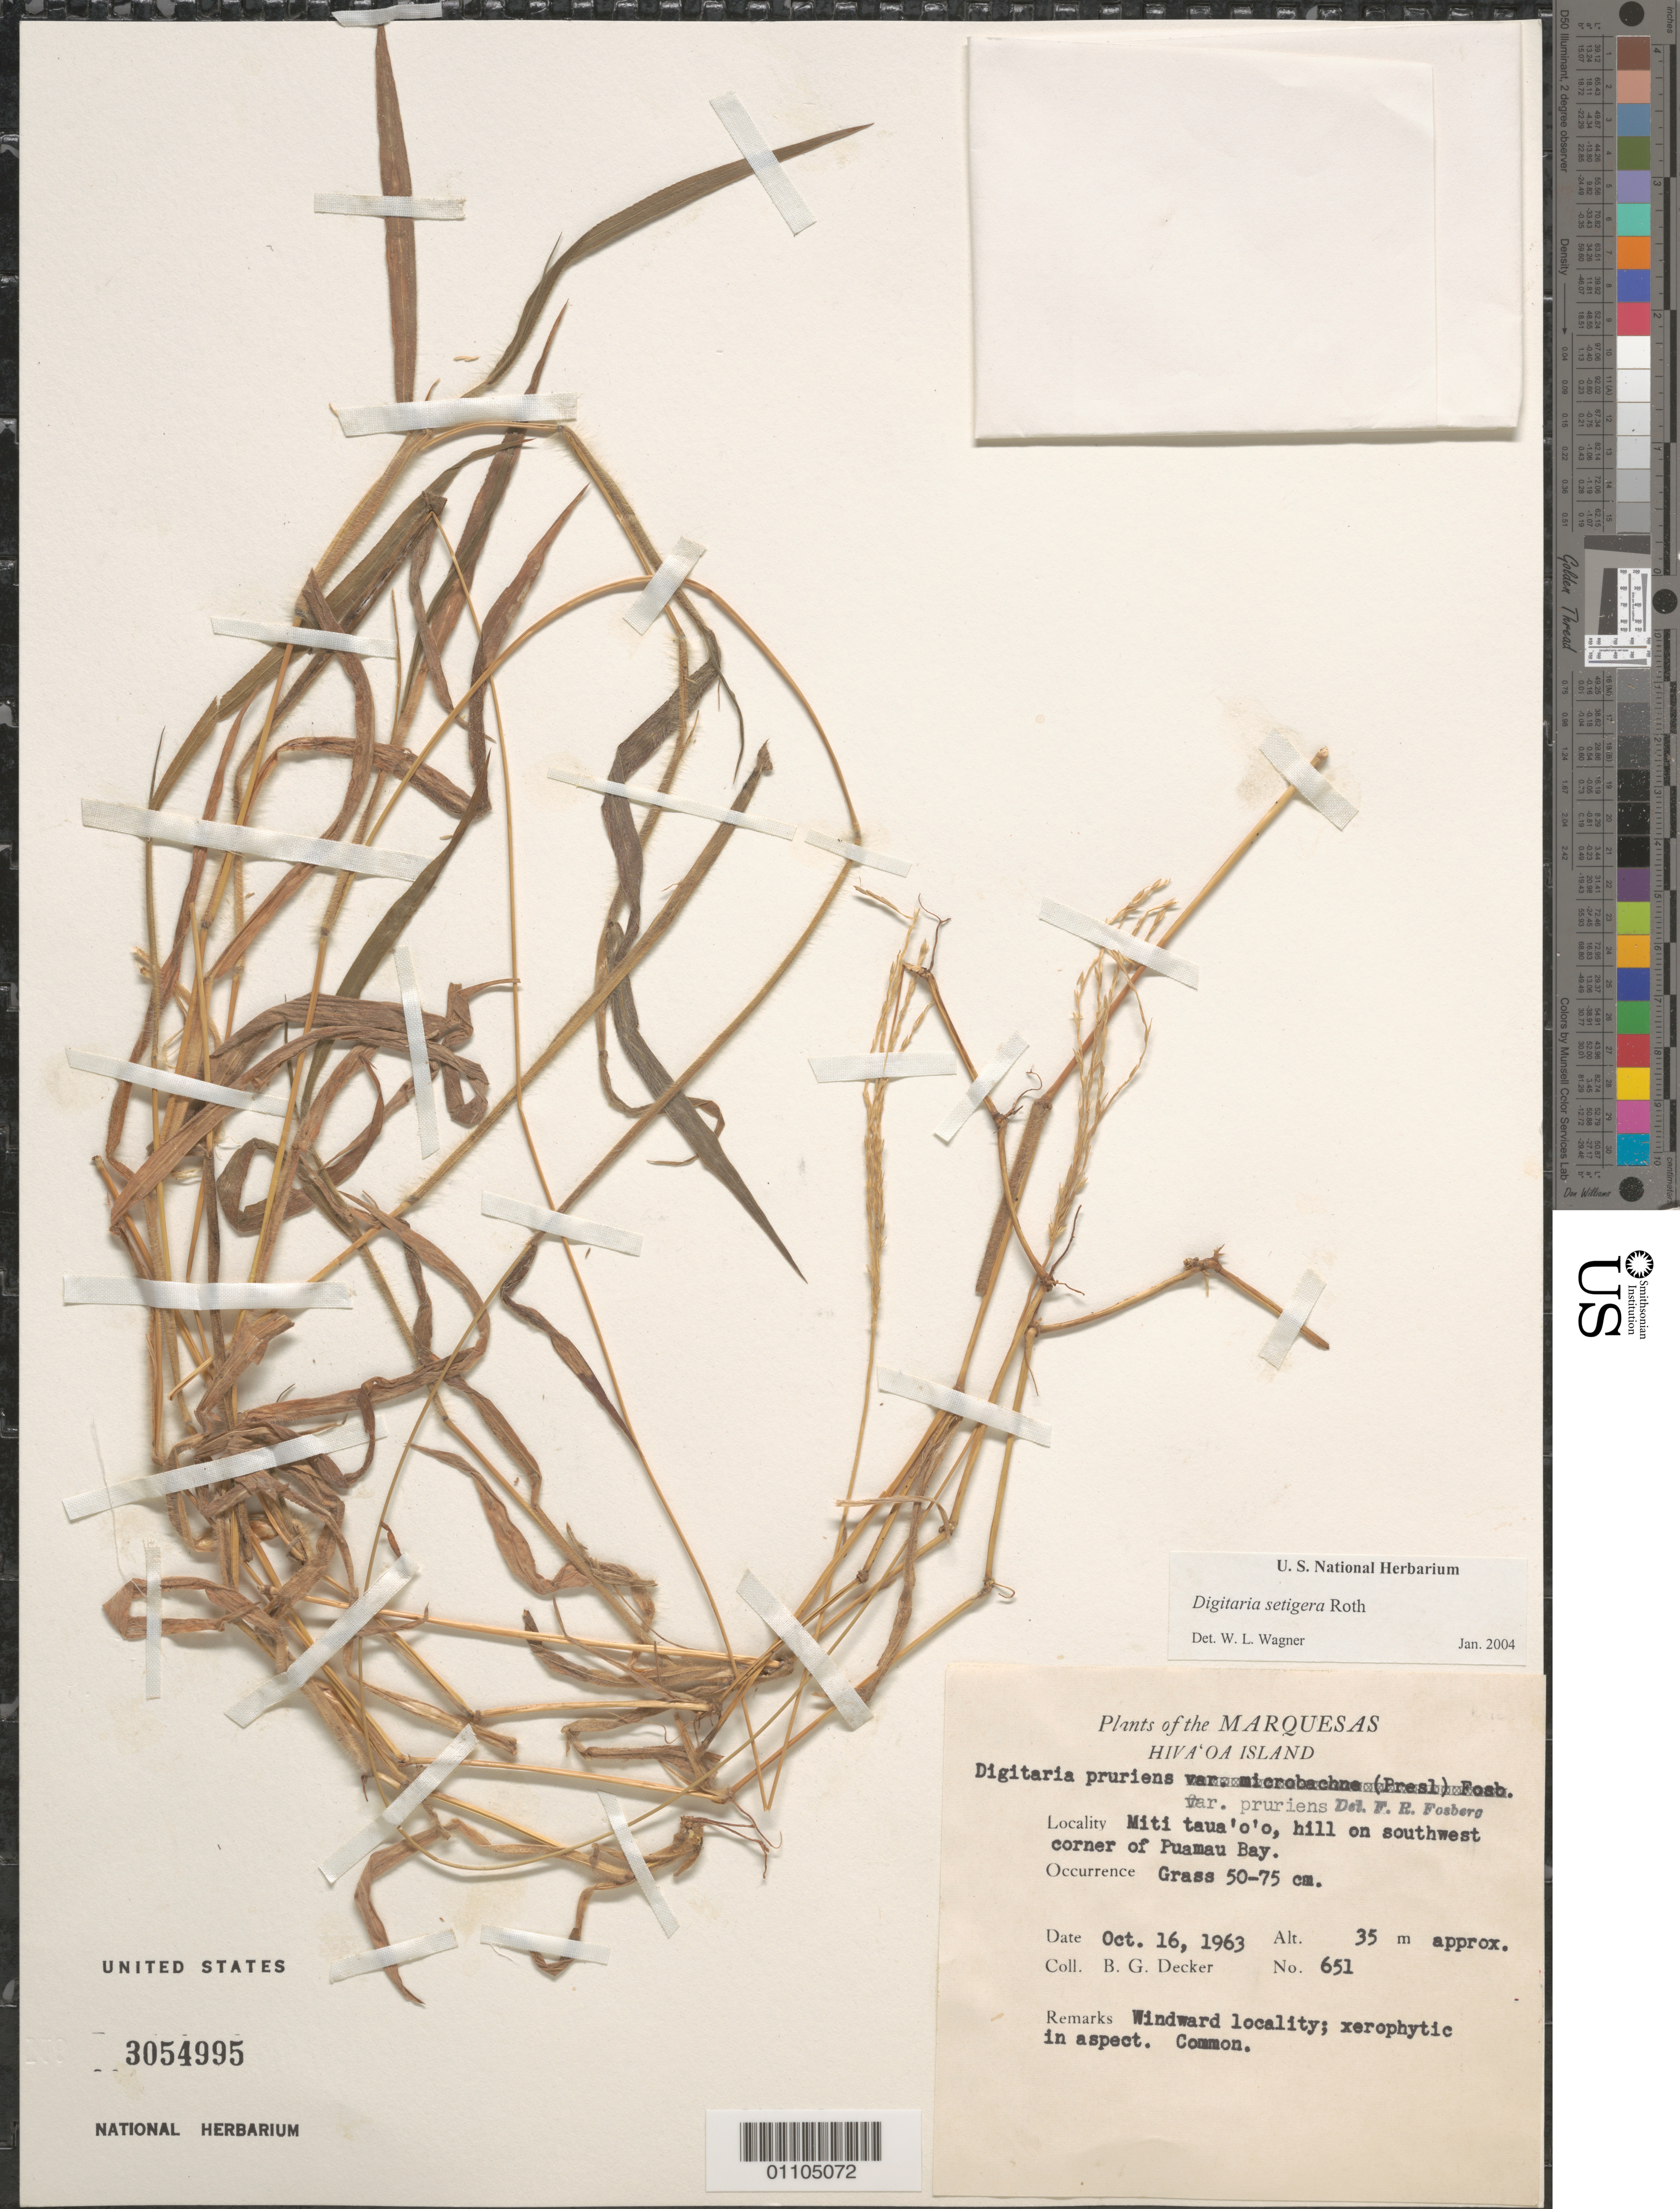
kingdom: Plantae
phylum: Tracheophyta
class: Liliopsida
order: Poales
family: Poaceae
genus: Digitaria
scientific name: Digitaria setigera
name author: Roth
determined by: Wagner, W. L., (BOT), Smithsonian Institution - National Museum of Natural History (UNITED STATES)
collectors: B. G. Decker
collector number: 651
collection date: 1963-10-16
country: French Polynesia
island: Hiva Oa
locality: Miti taua'o'o, hill on SW corner of Puamau Bay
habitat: Windward, xerophytic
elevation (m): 35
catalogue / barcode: US 3054995